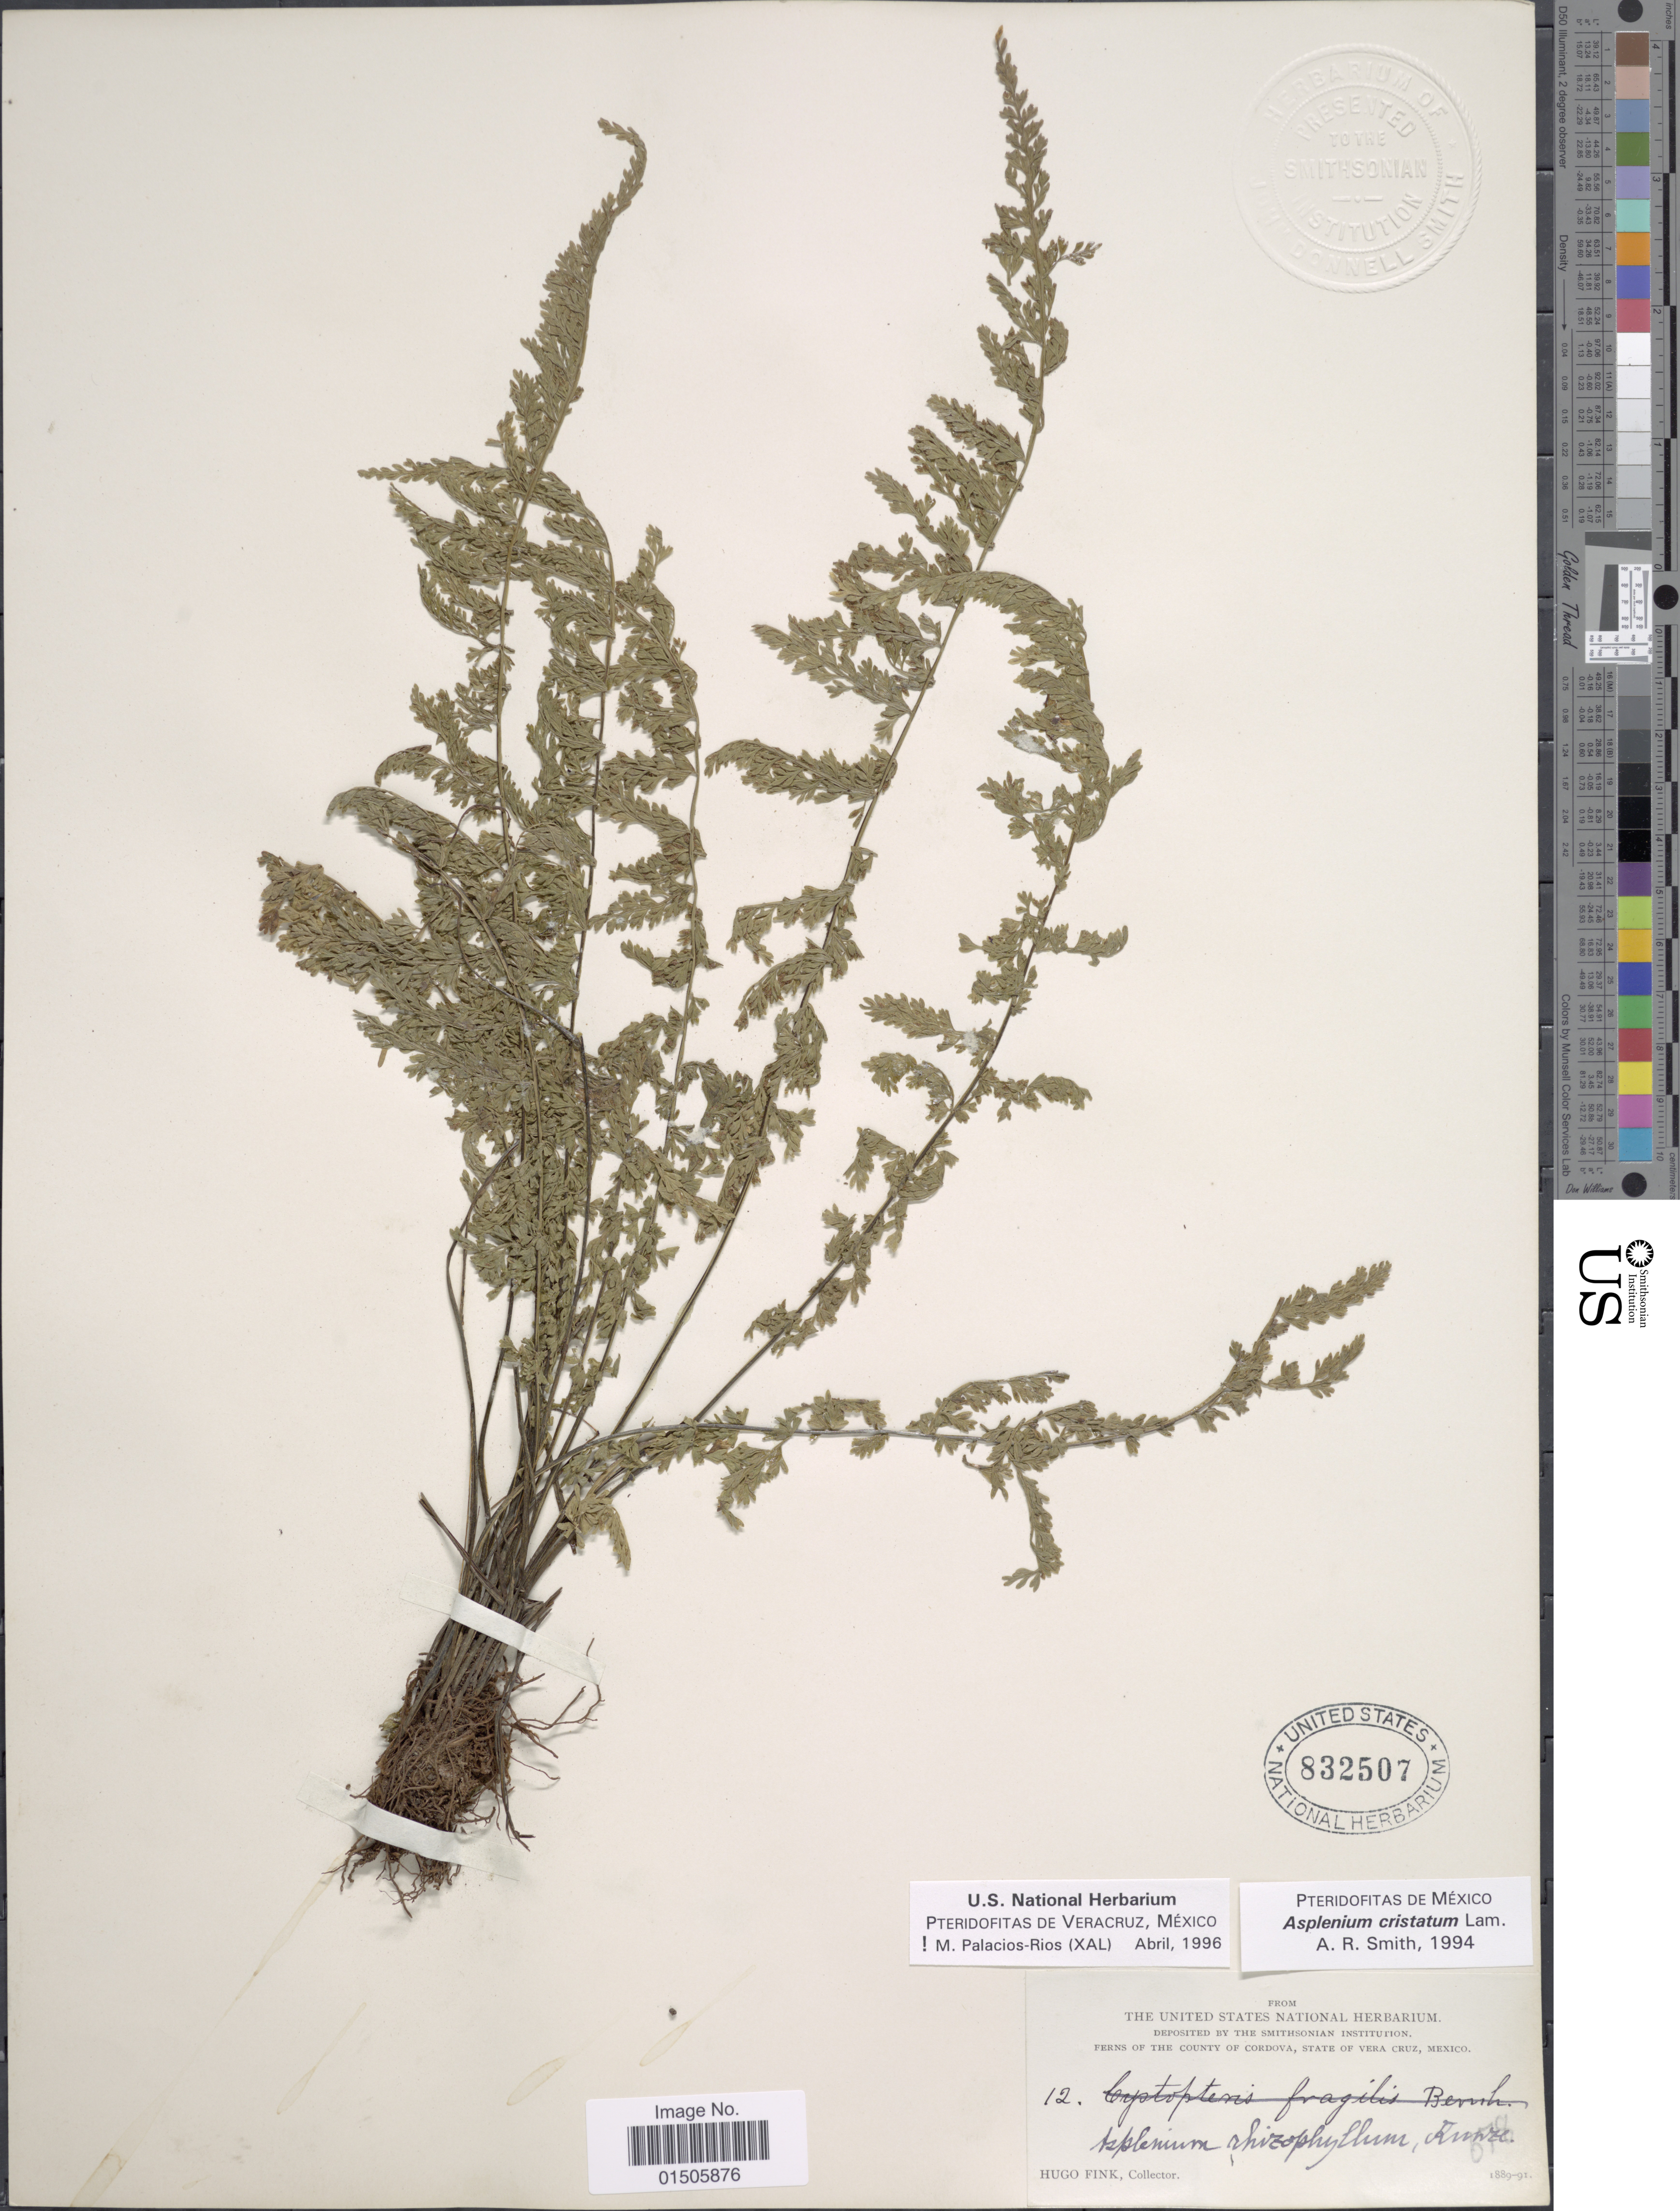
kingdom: Plantae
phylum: Tracheophyta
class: Polypodiopsida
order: Polypodiales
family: Aspleniaceae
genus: Asplenium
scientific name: Asplenium cristatum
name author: Lam.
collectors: H. Fink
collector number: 12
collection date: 1889/1891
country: Mexico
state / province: Veracruz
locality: Ferns of the county of Cordova, state of Vera Cruz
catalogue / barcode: US 832507